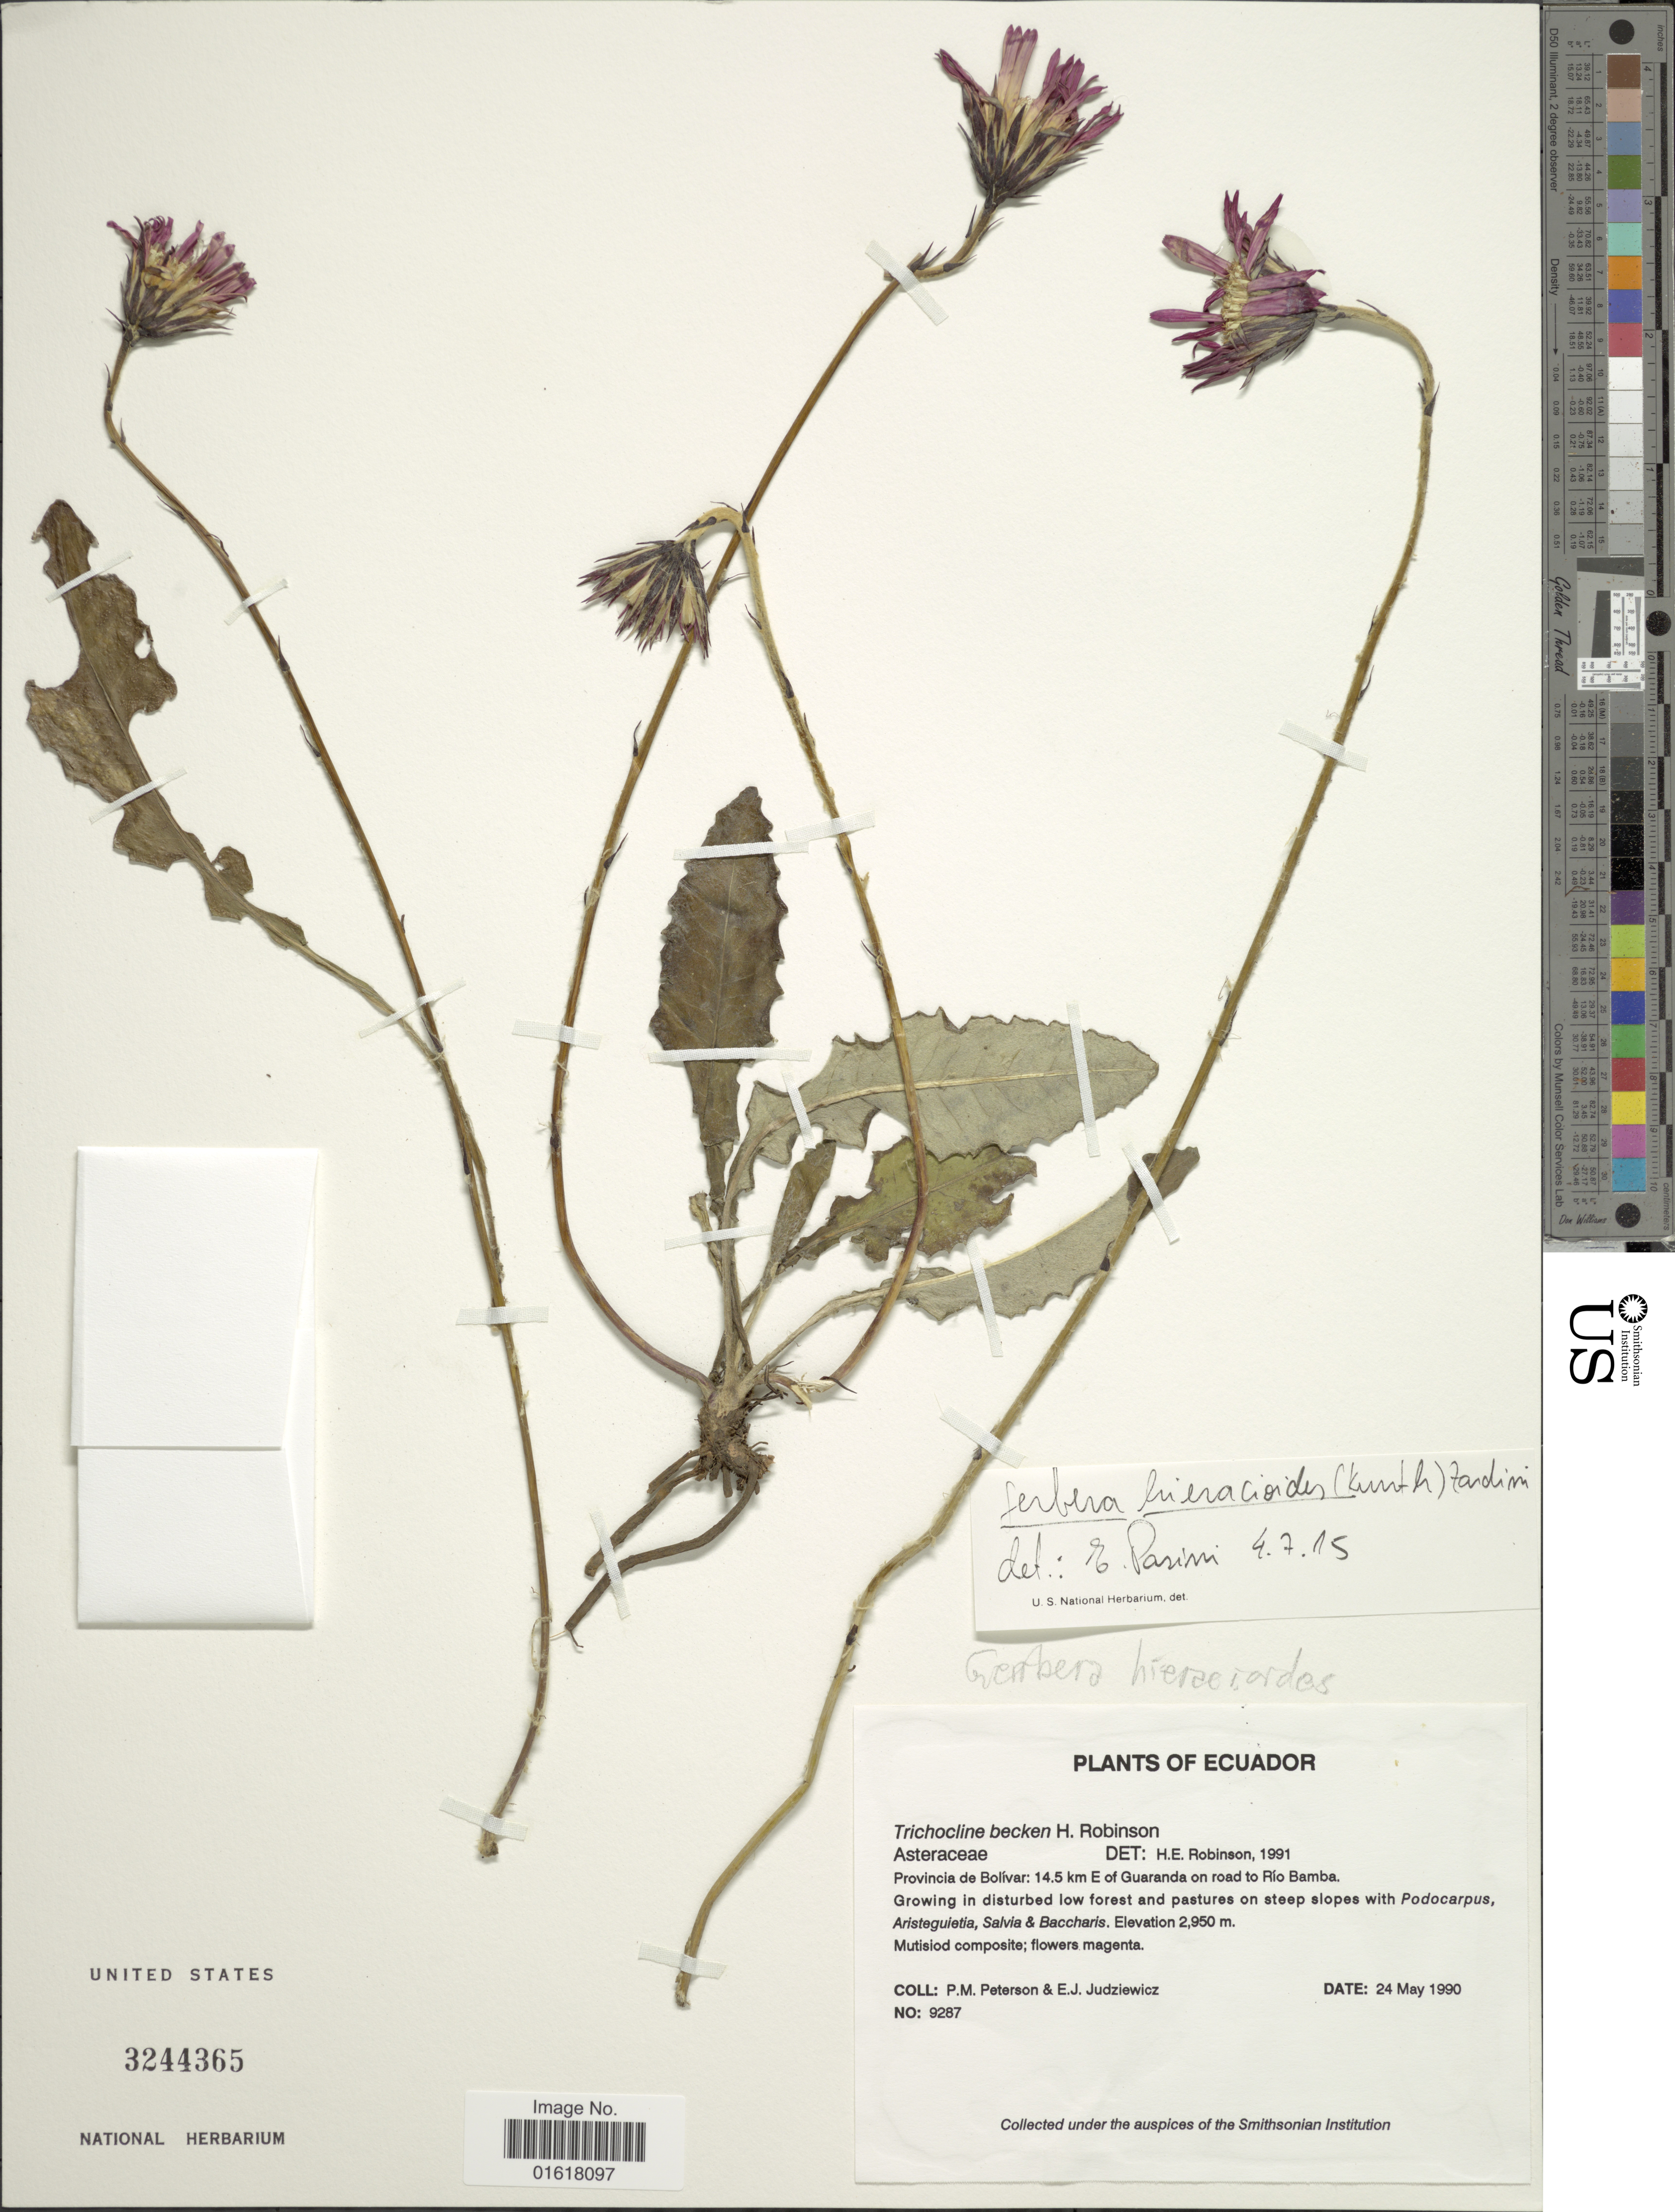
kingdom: Plantae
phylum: Tracheophyta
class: Magnoliopsida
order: Asterales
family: Asteraceae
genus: Trichocline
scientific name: Trichocline hieracioides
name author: (Kunth) Ferreyra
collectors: P. M. Peterson & E. J. Judziewicz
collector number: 9287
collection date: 1990-05-24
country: Ecuador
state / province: Bolívar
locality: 14.5 km E of Guaranda on road to Río Bamba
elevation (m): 2950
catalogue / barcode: US 3244365